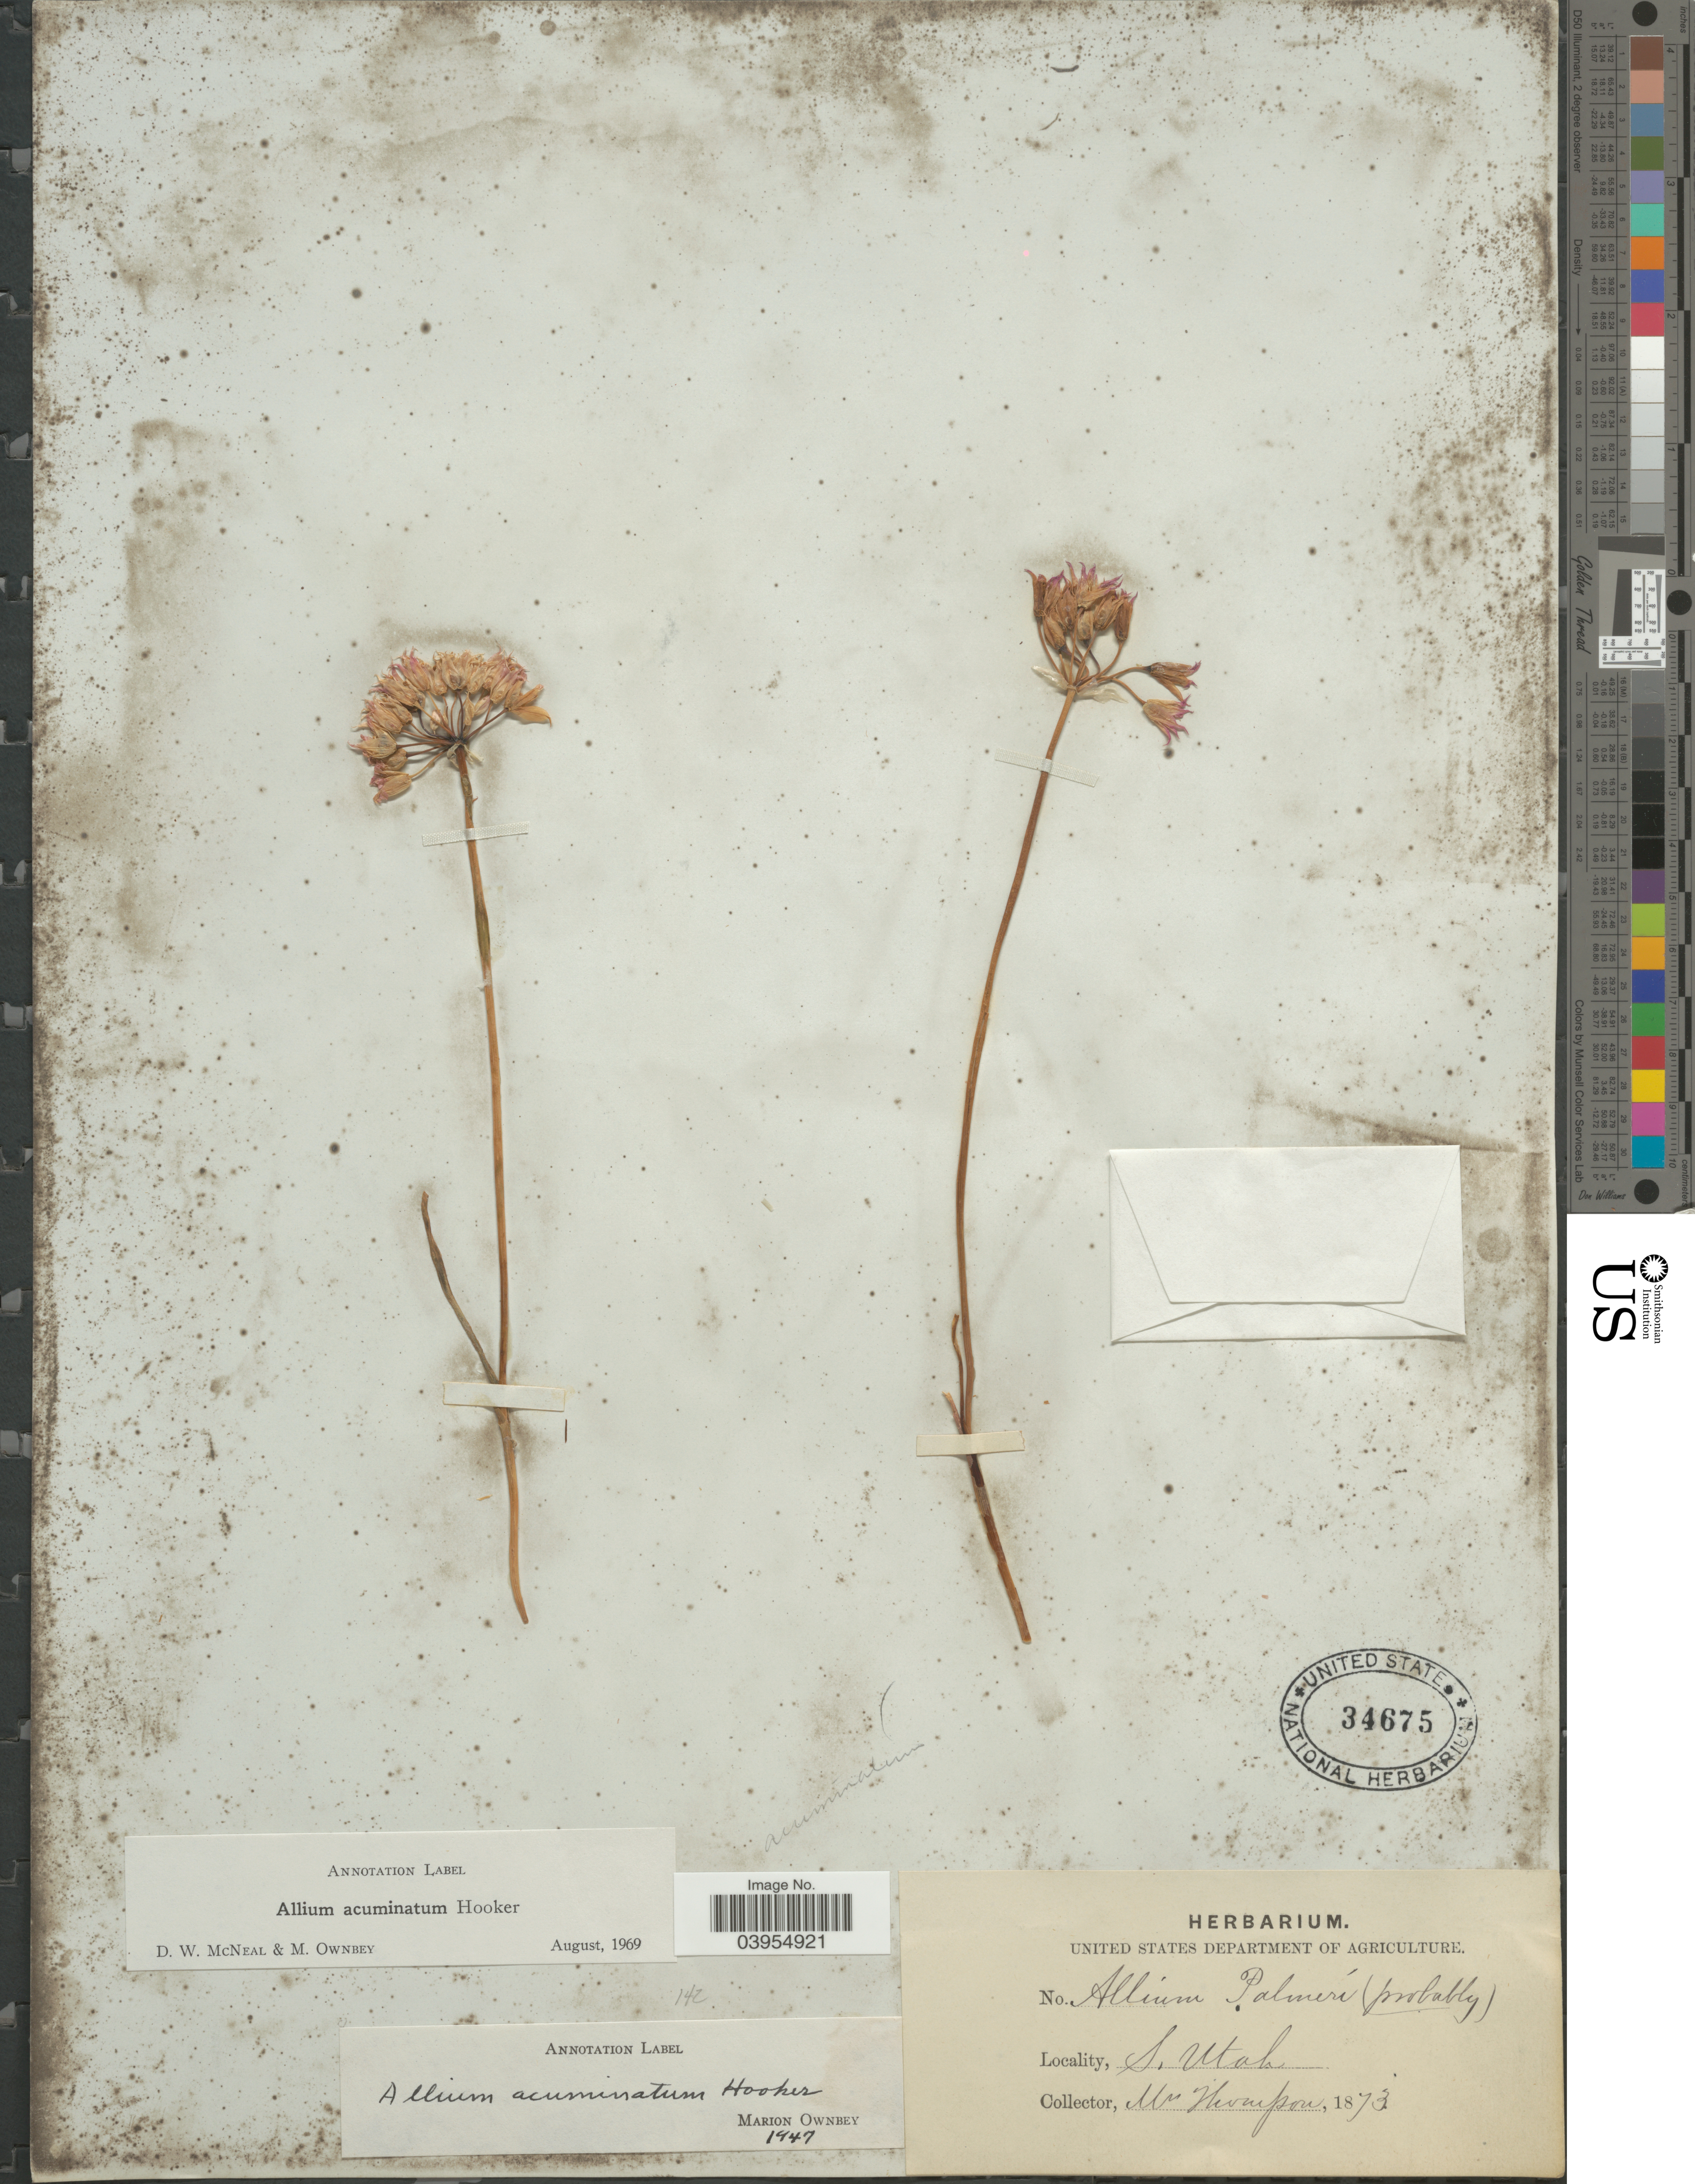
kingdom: Plantae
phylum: Tracheophyta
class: Liliopsida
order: Asparagales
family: Amaryllidaceae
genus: Allium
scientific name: Allium acuminatum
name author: Hook.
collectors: Thompson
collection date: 1873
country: United States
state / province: Utah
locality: S. Utah.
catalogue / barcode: US 34675